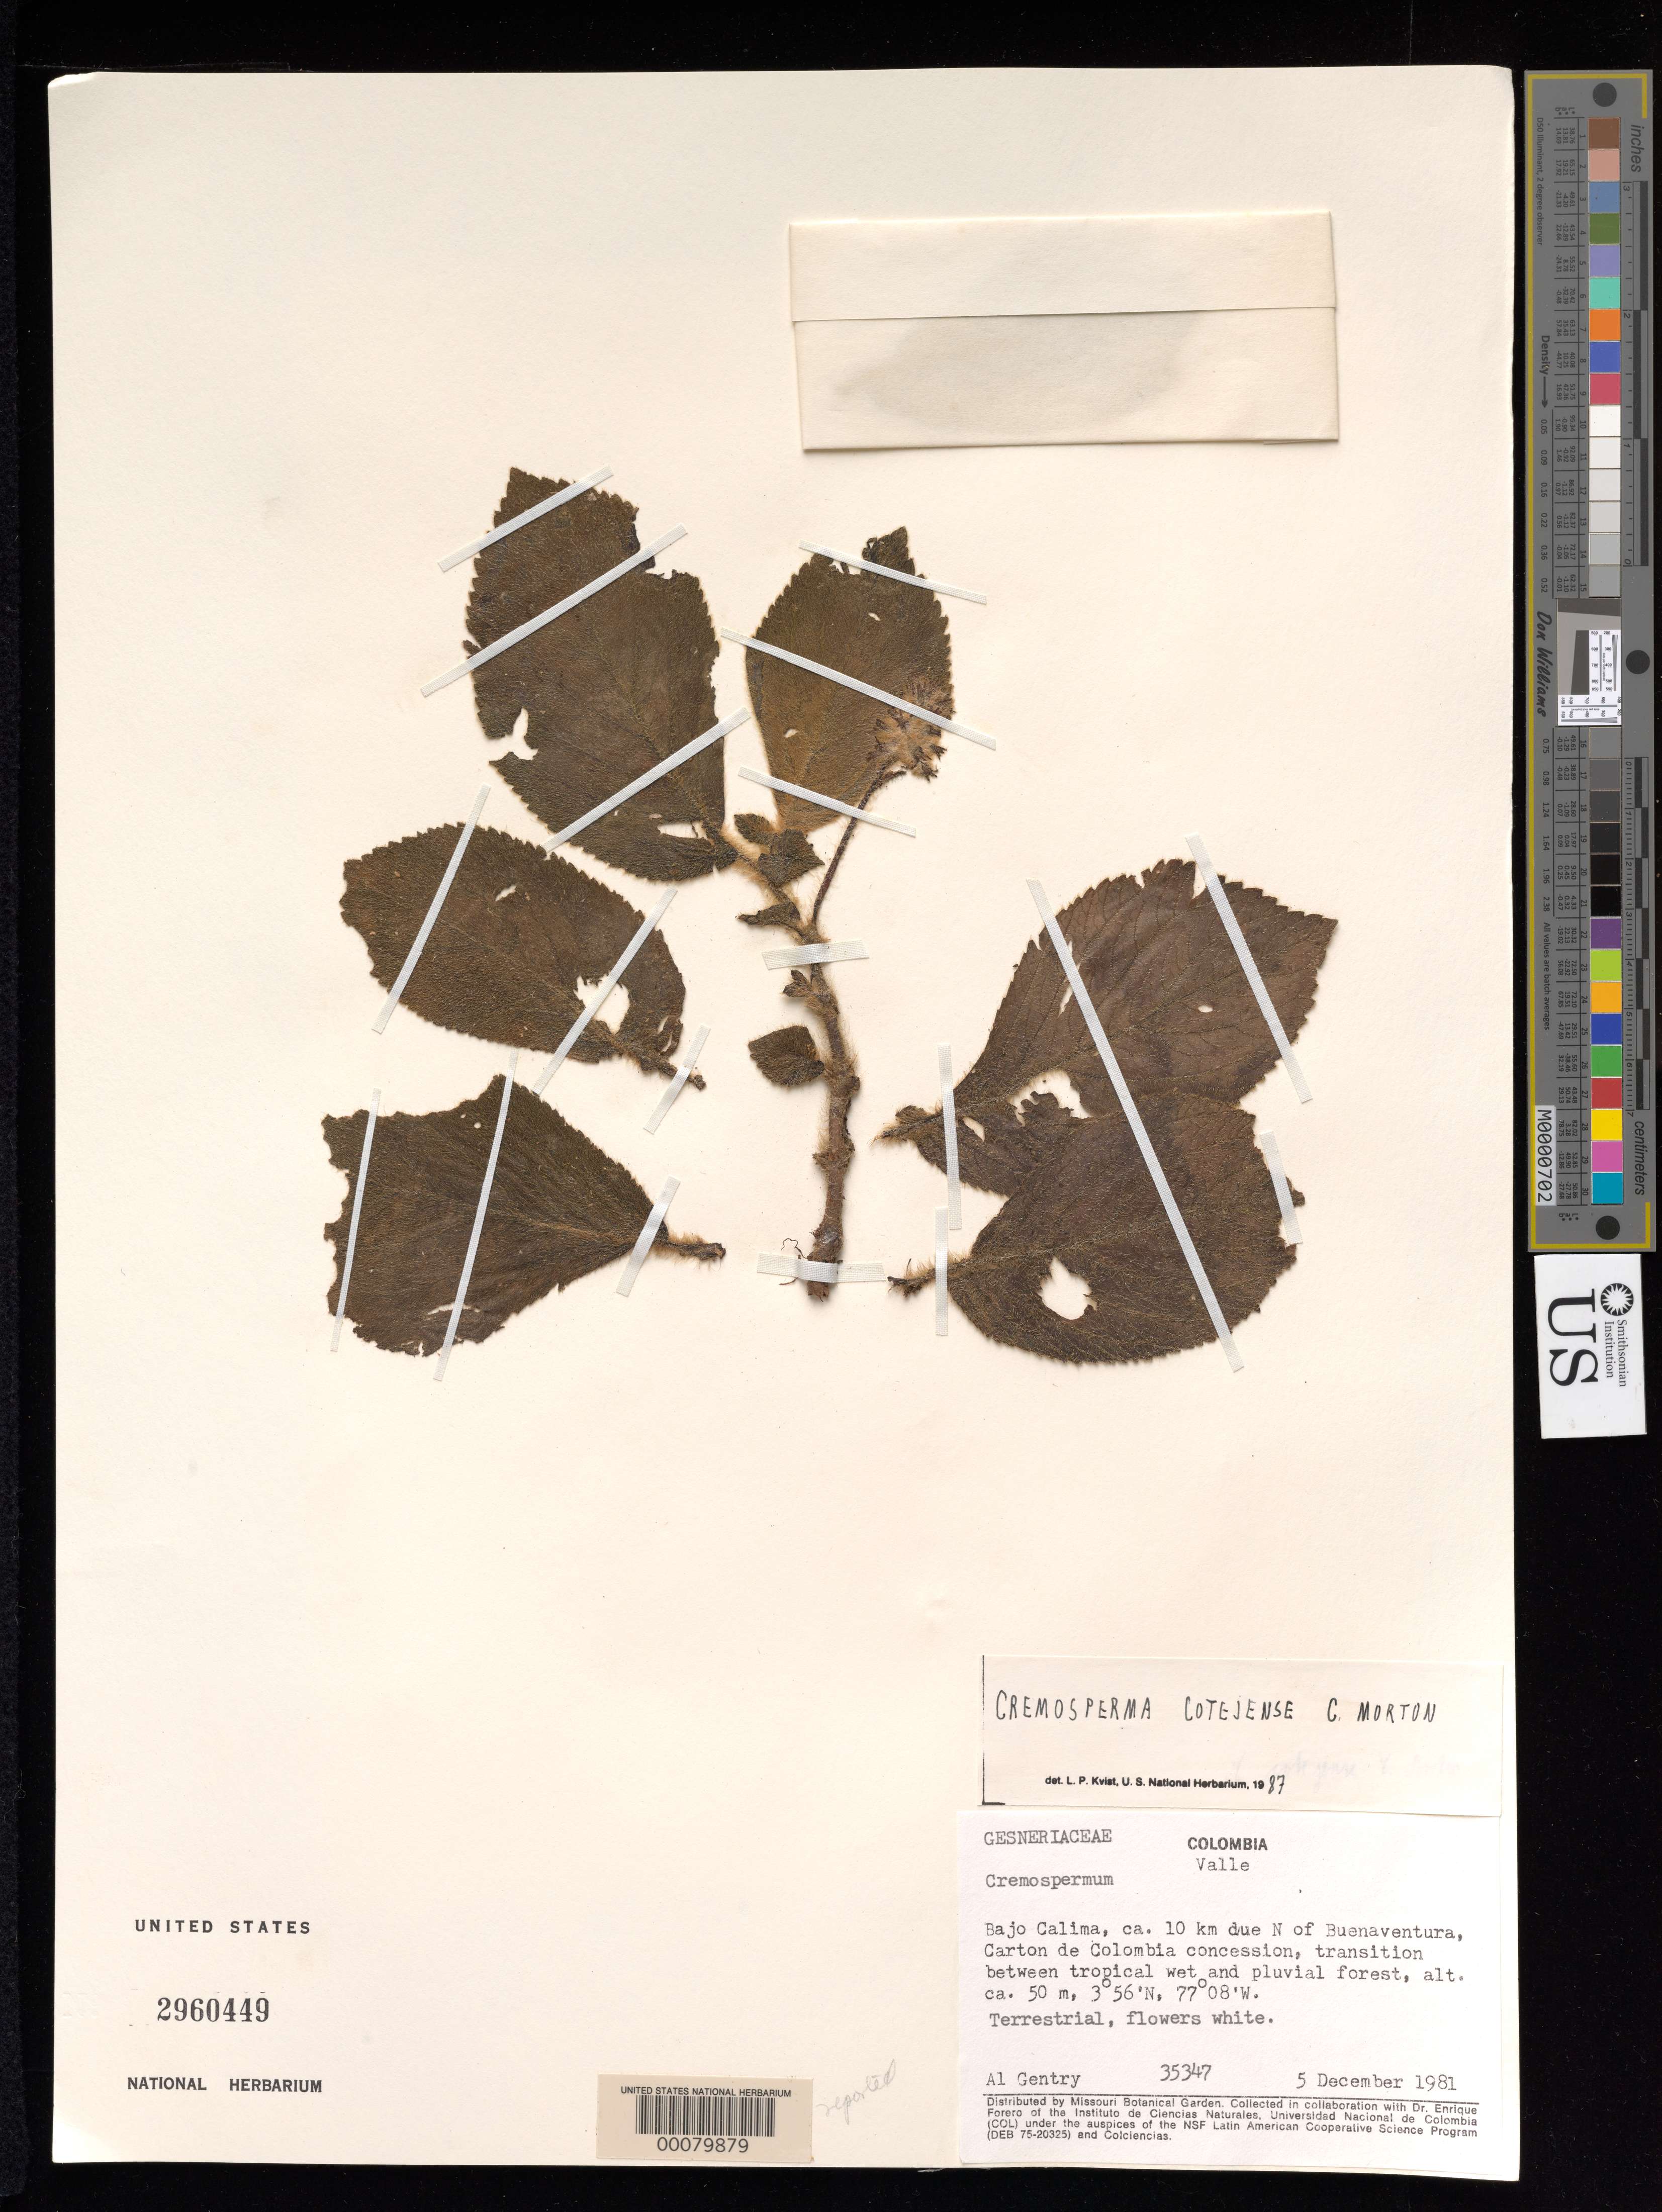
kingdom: Plantae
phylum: Tracheophyta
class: Magnoliopsida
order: Lamiales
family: Gesneriaceae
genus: Cremosperma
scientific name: Cremosperma cotejense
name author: C.V. Morton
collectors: A. H. Gentry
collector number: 35347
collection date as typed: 05 Dec 1981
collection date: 1981-12-05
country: Colombia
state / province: Valle del Cauca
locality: Bajo Calima, about 10 km due N of Buenaventura, carton de Colombia concession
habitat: Transition between tropical wet and pluvial forest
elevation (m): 50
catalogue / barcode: US 2960449